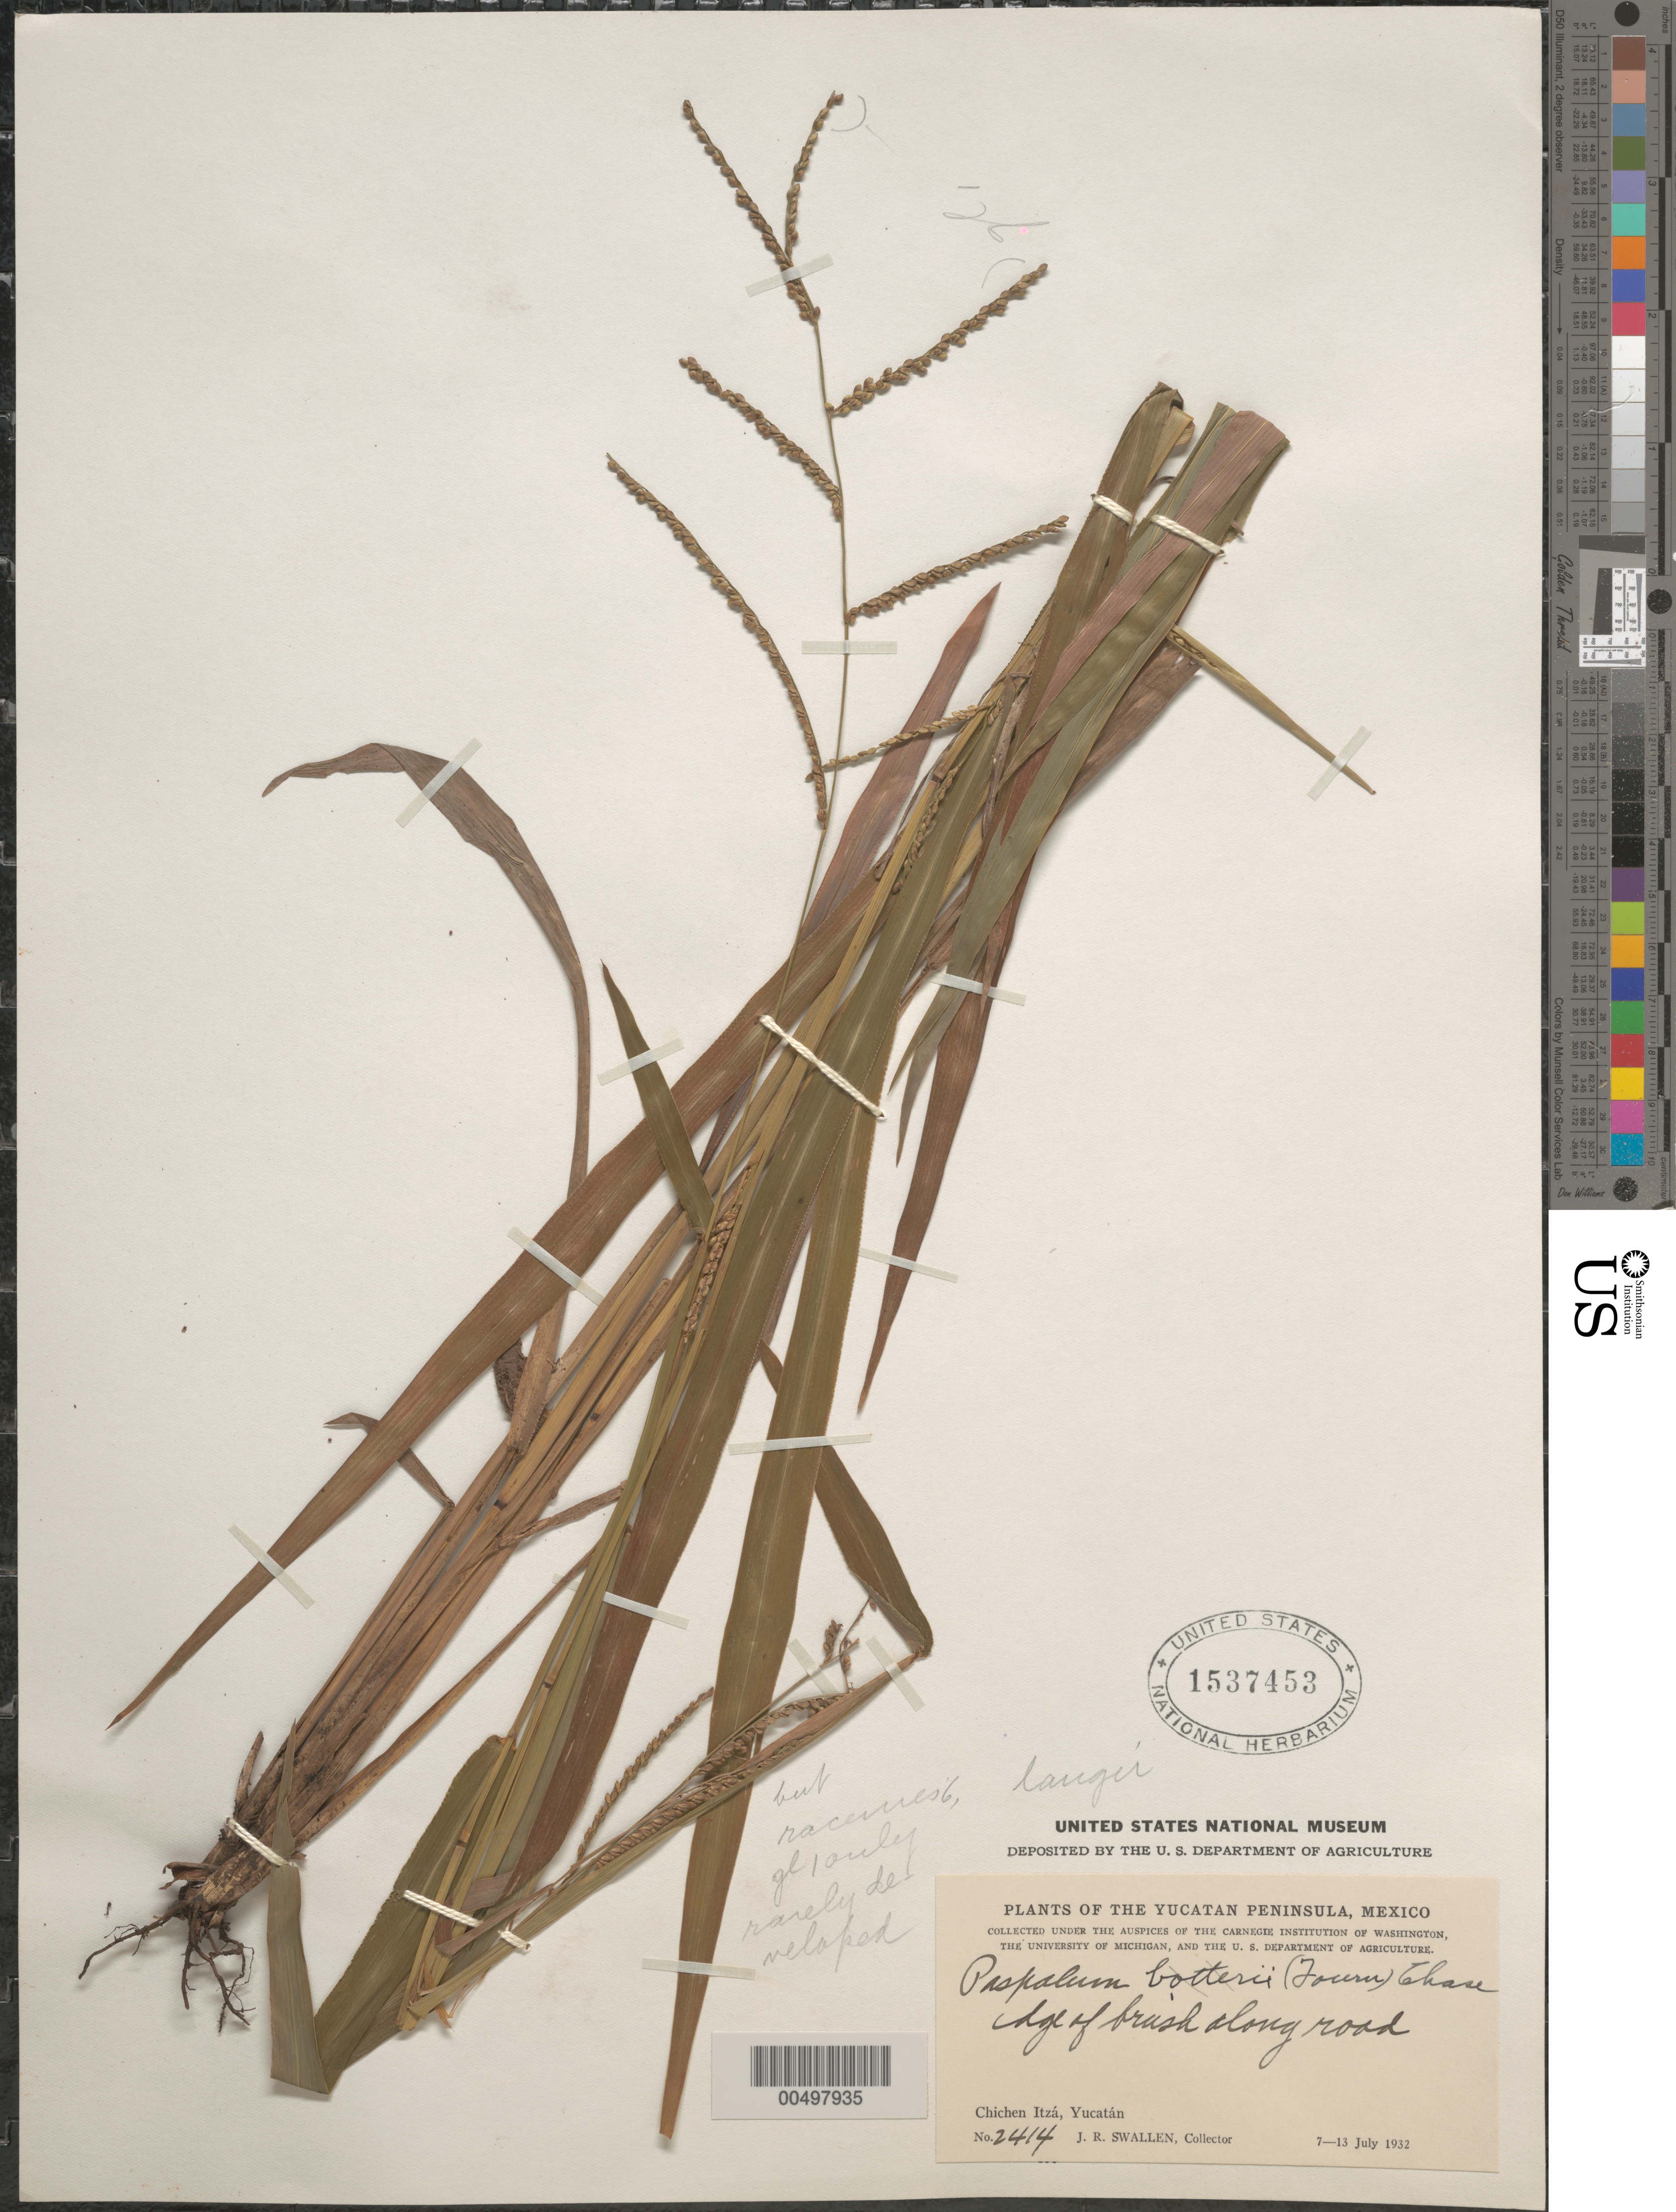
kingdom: Plantae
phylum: Tracheophyta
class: Liliopsida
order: Poales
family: Poaceae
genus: Paspalum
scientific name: Paspalum langei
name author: (E. Fourn.) Nash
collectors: J. R. Swallen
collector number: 2414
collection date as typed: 7 Jul 1932 to 13 Jul 1932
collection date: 1932-07-07/1932-07-13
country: Mexico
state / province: Yucatan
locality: Yucatan Peninsula, Chichen Itz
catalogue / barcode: US 1537453